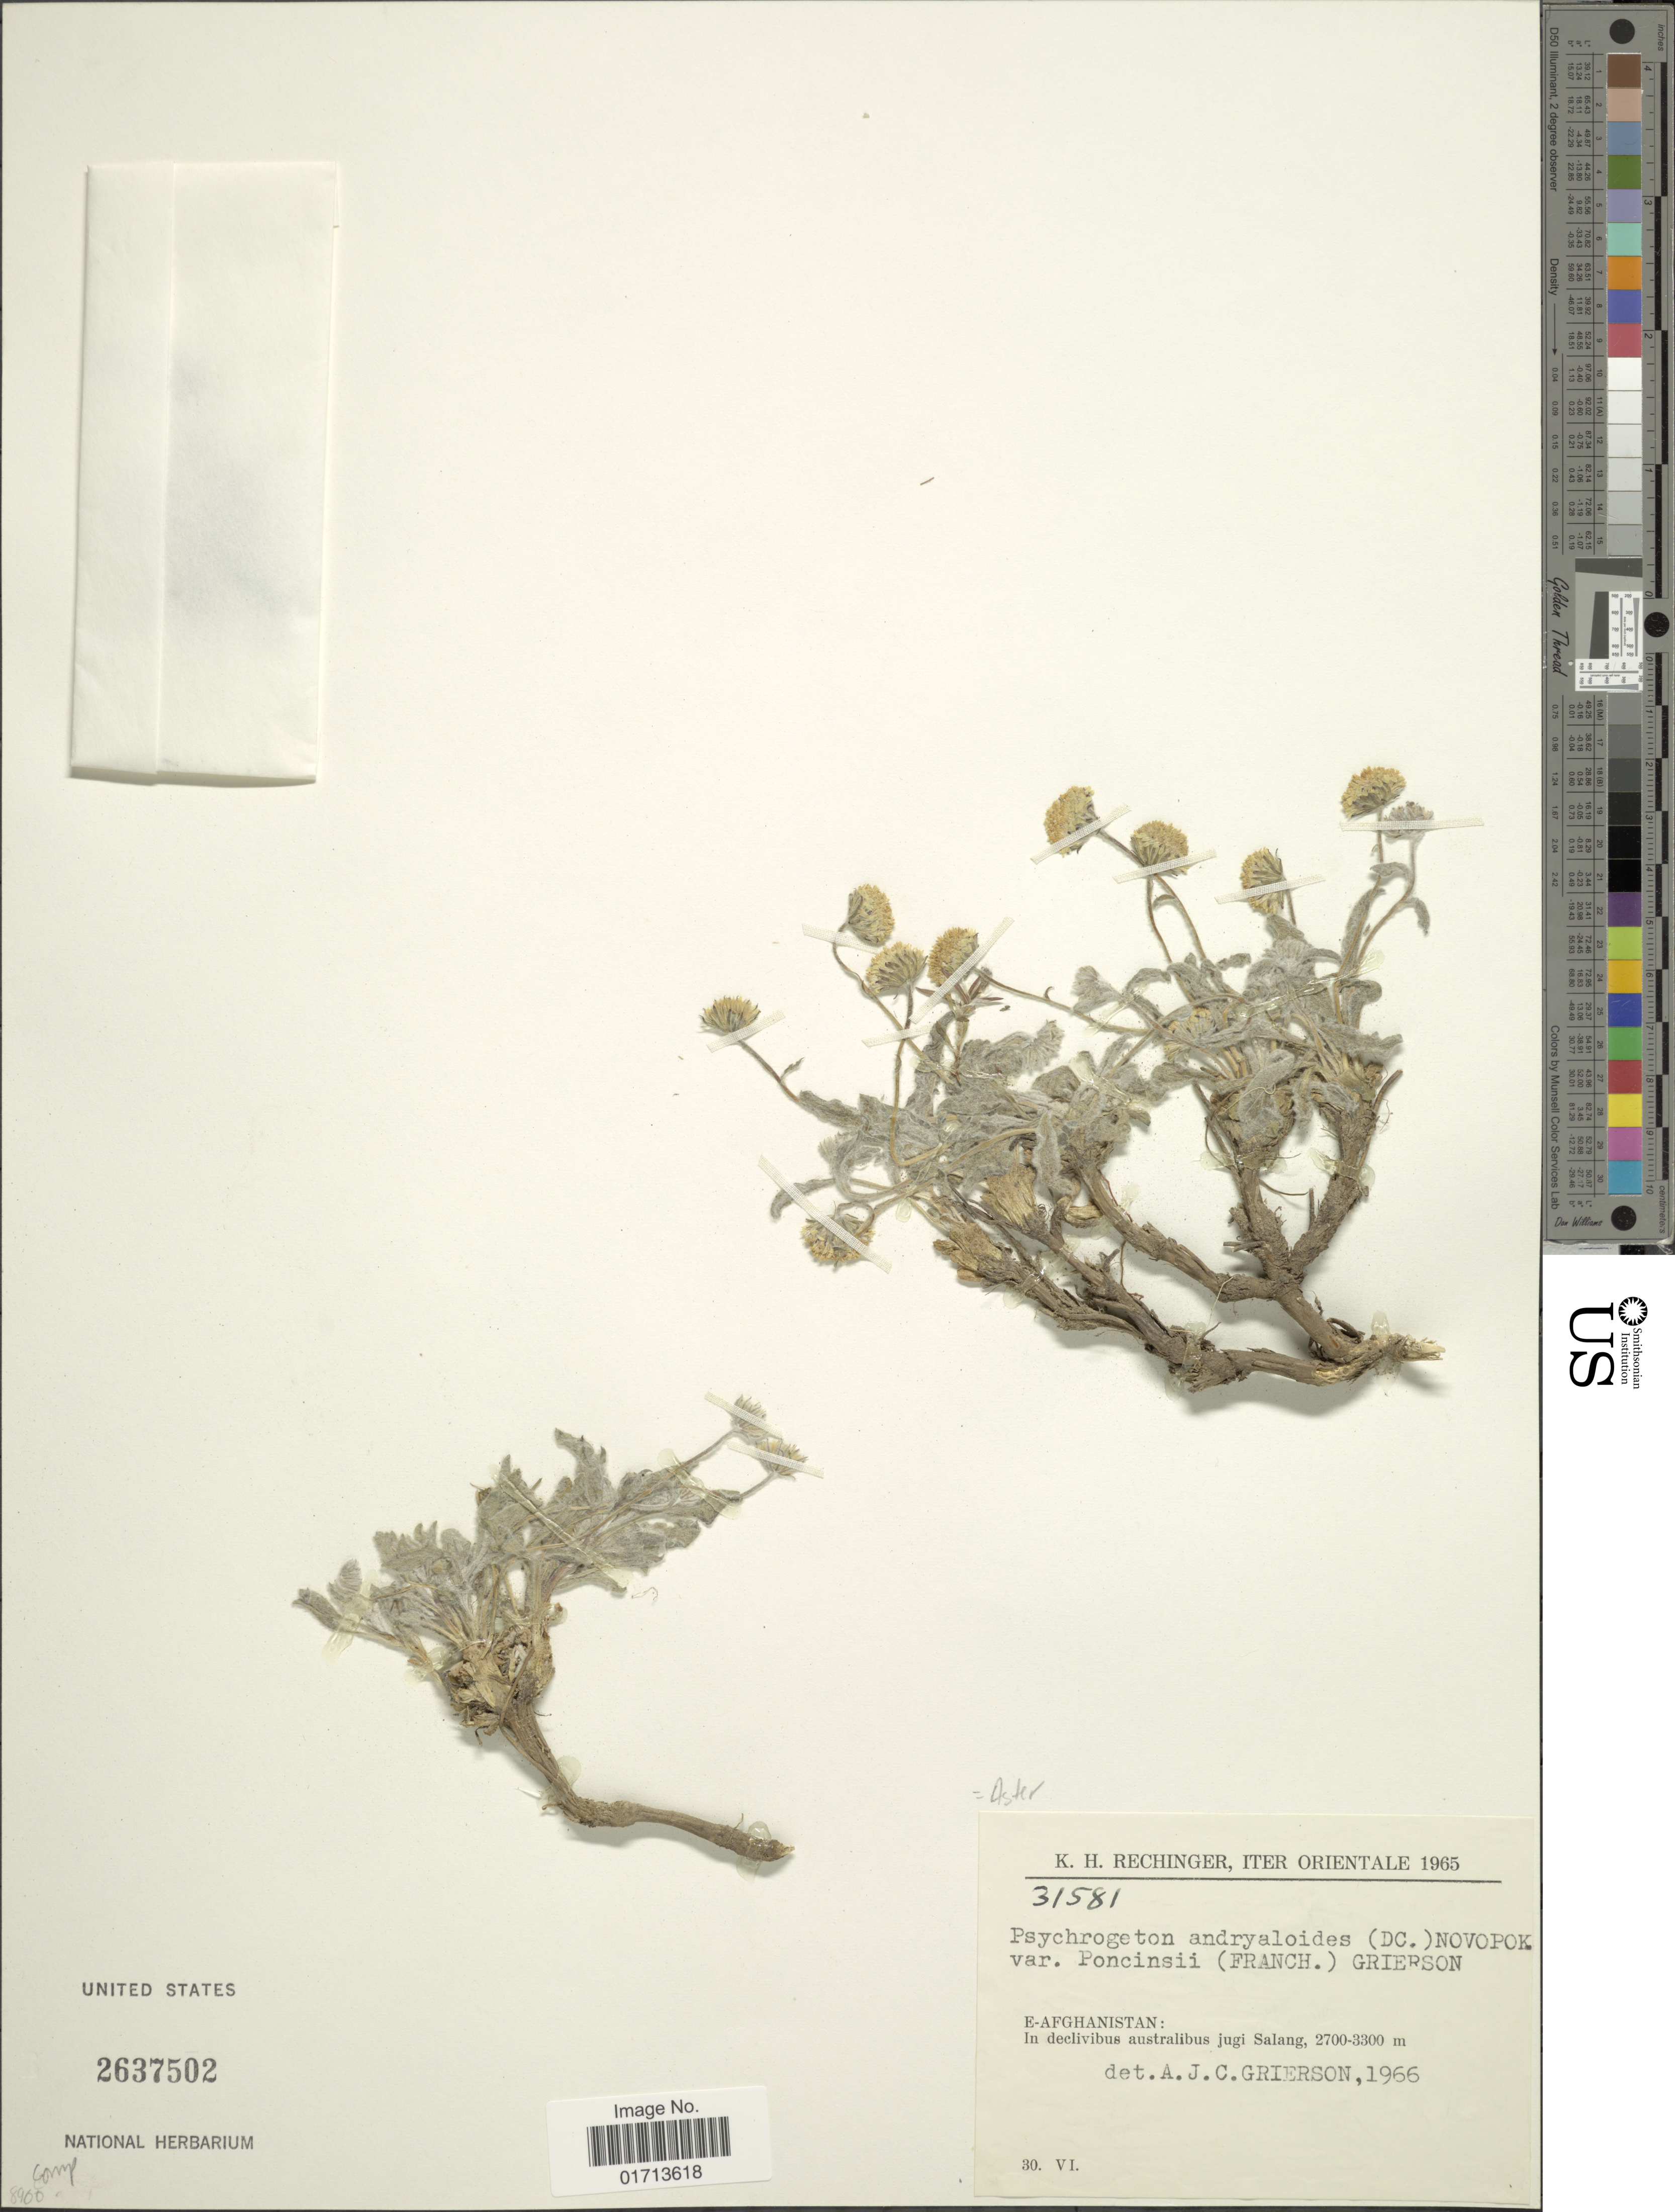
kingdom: Plantae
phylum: Tracheophyta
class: Magnoliopsida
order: Asterales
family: Asteraceae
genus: Psychrogeton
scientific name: Psychrogeton andryaloides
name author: (DC.) Novopokr. ex Krasch.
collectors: K. H. Rechinger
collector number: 31581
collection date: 1965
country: Afghanistan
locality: E-Afghanistan, in declivibus australibus jugi Salang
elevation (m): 2700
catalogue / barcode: US 2637502